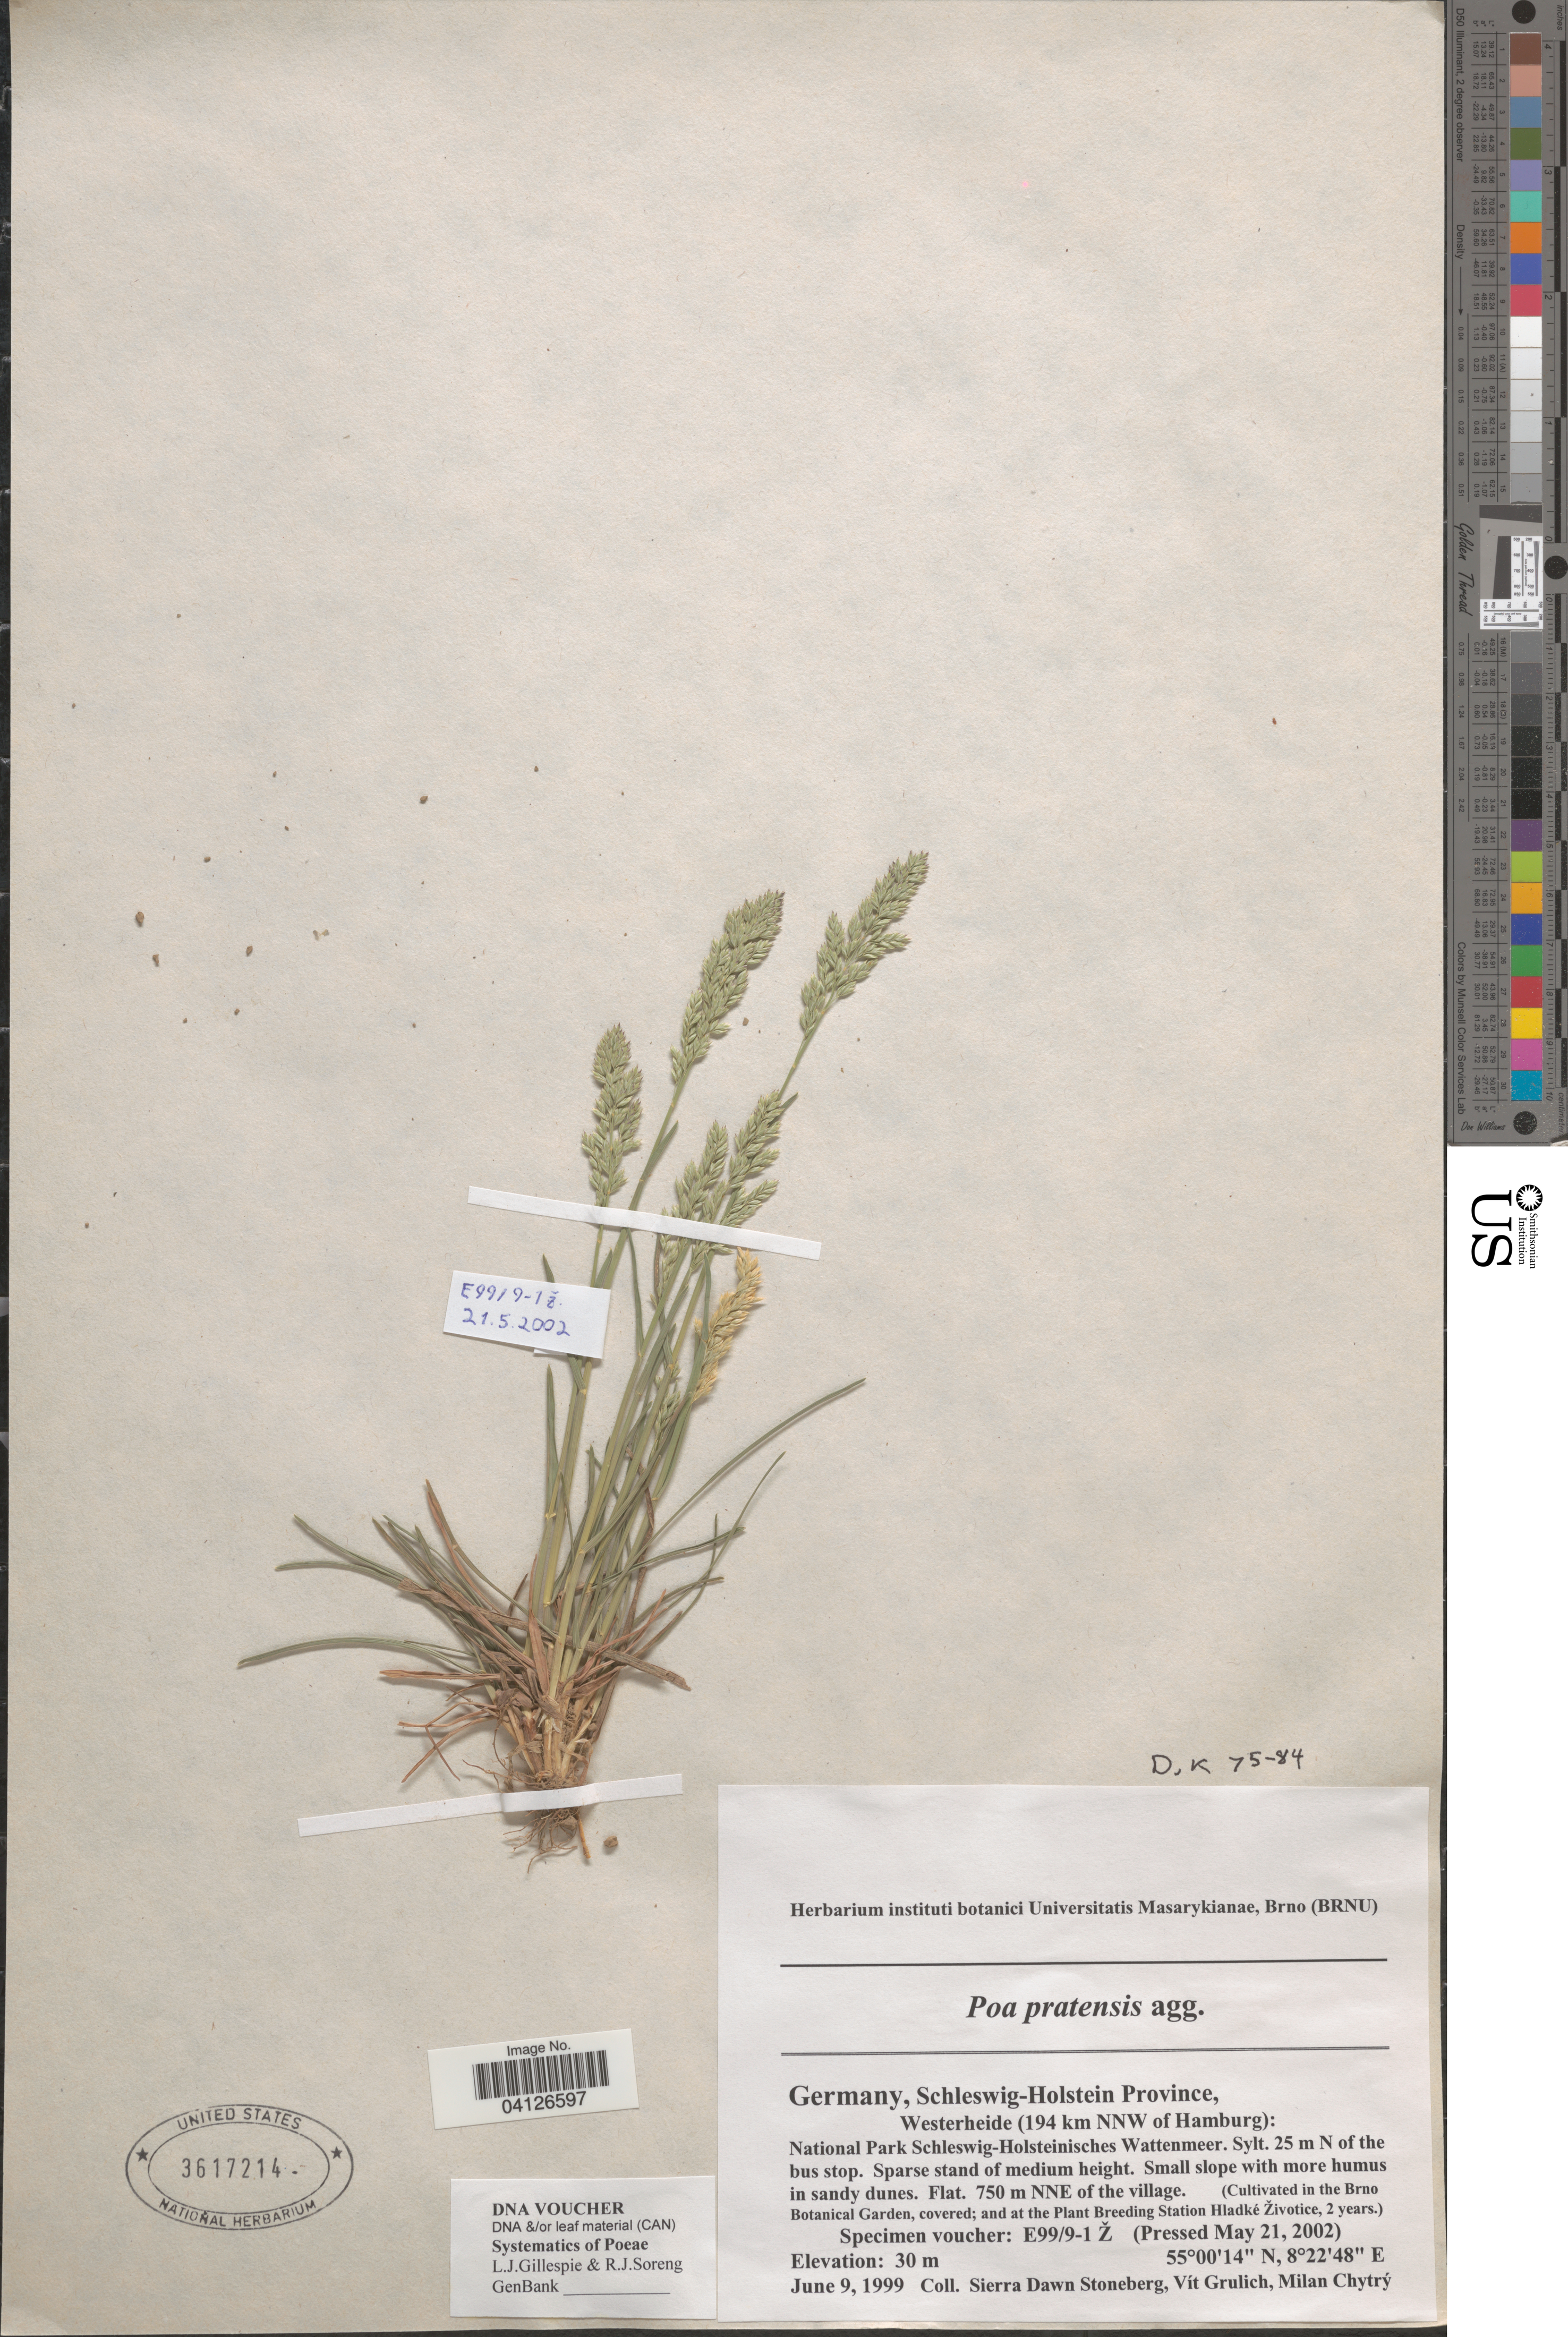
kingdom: Plantae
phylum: Tracheophyta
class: Liliopsida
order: Poales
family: Poaceae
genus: Poa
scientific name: Poa pratensis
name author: L.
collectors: Ex herb. instituti botanici Universitatis Masarykianae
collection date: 2002-05-21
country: Czechia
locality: (Cultivated in the Brno Botanical Garden, covered; and at the Plant Breeding Station Hladké Životice, 2 years.).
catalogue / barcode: US 3617214